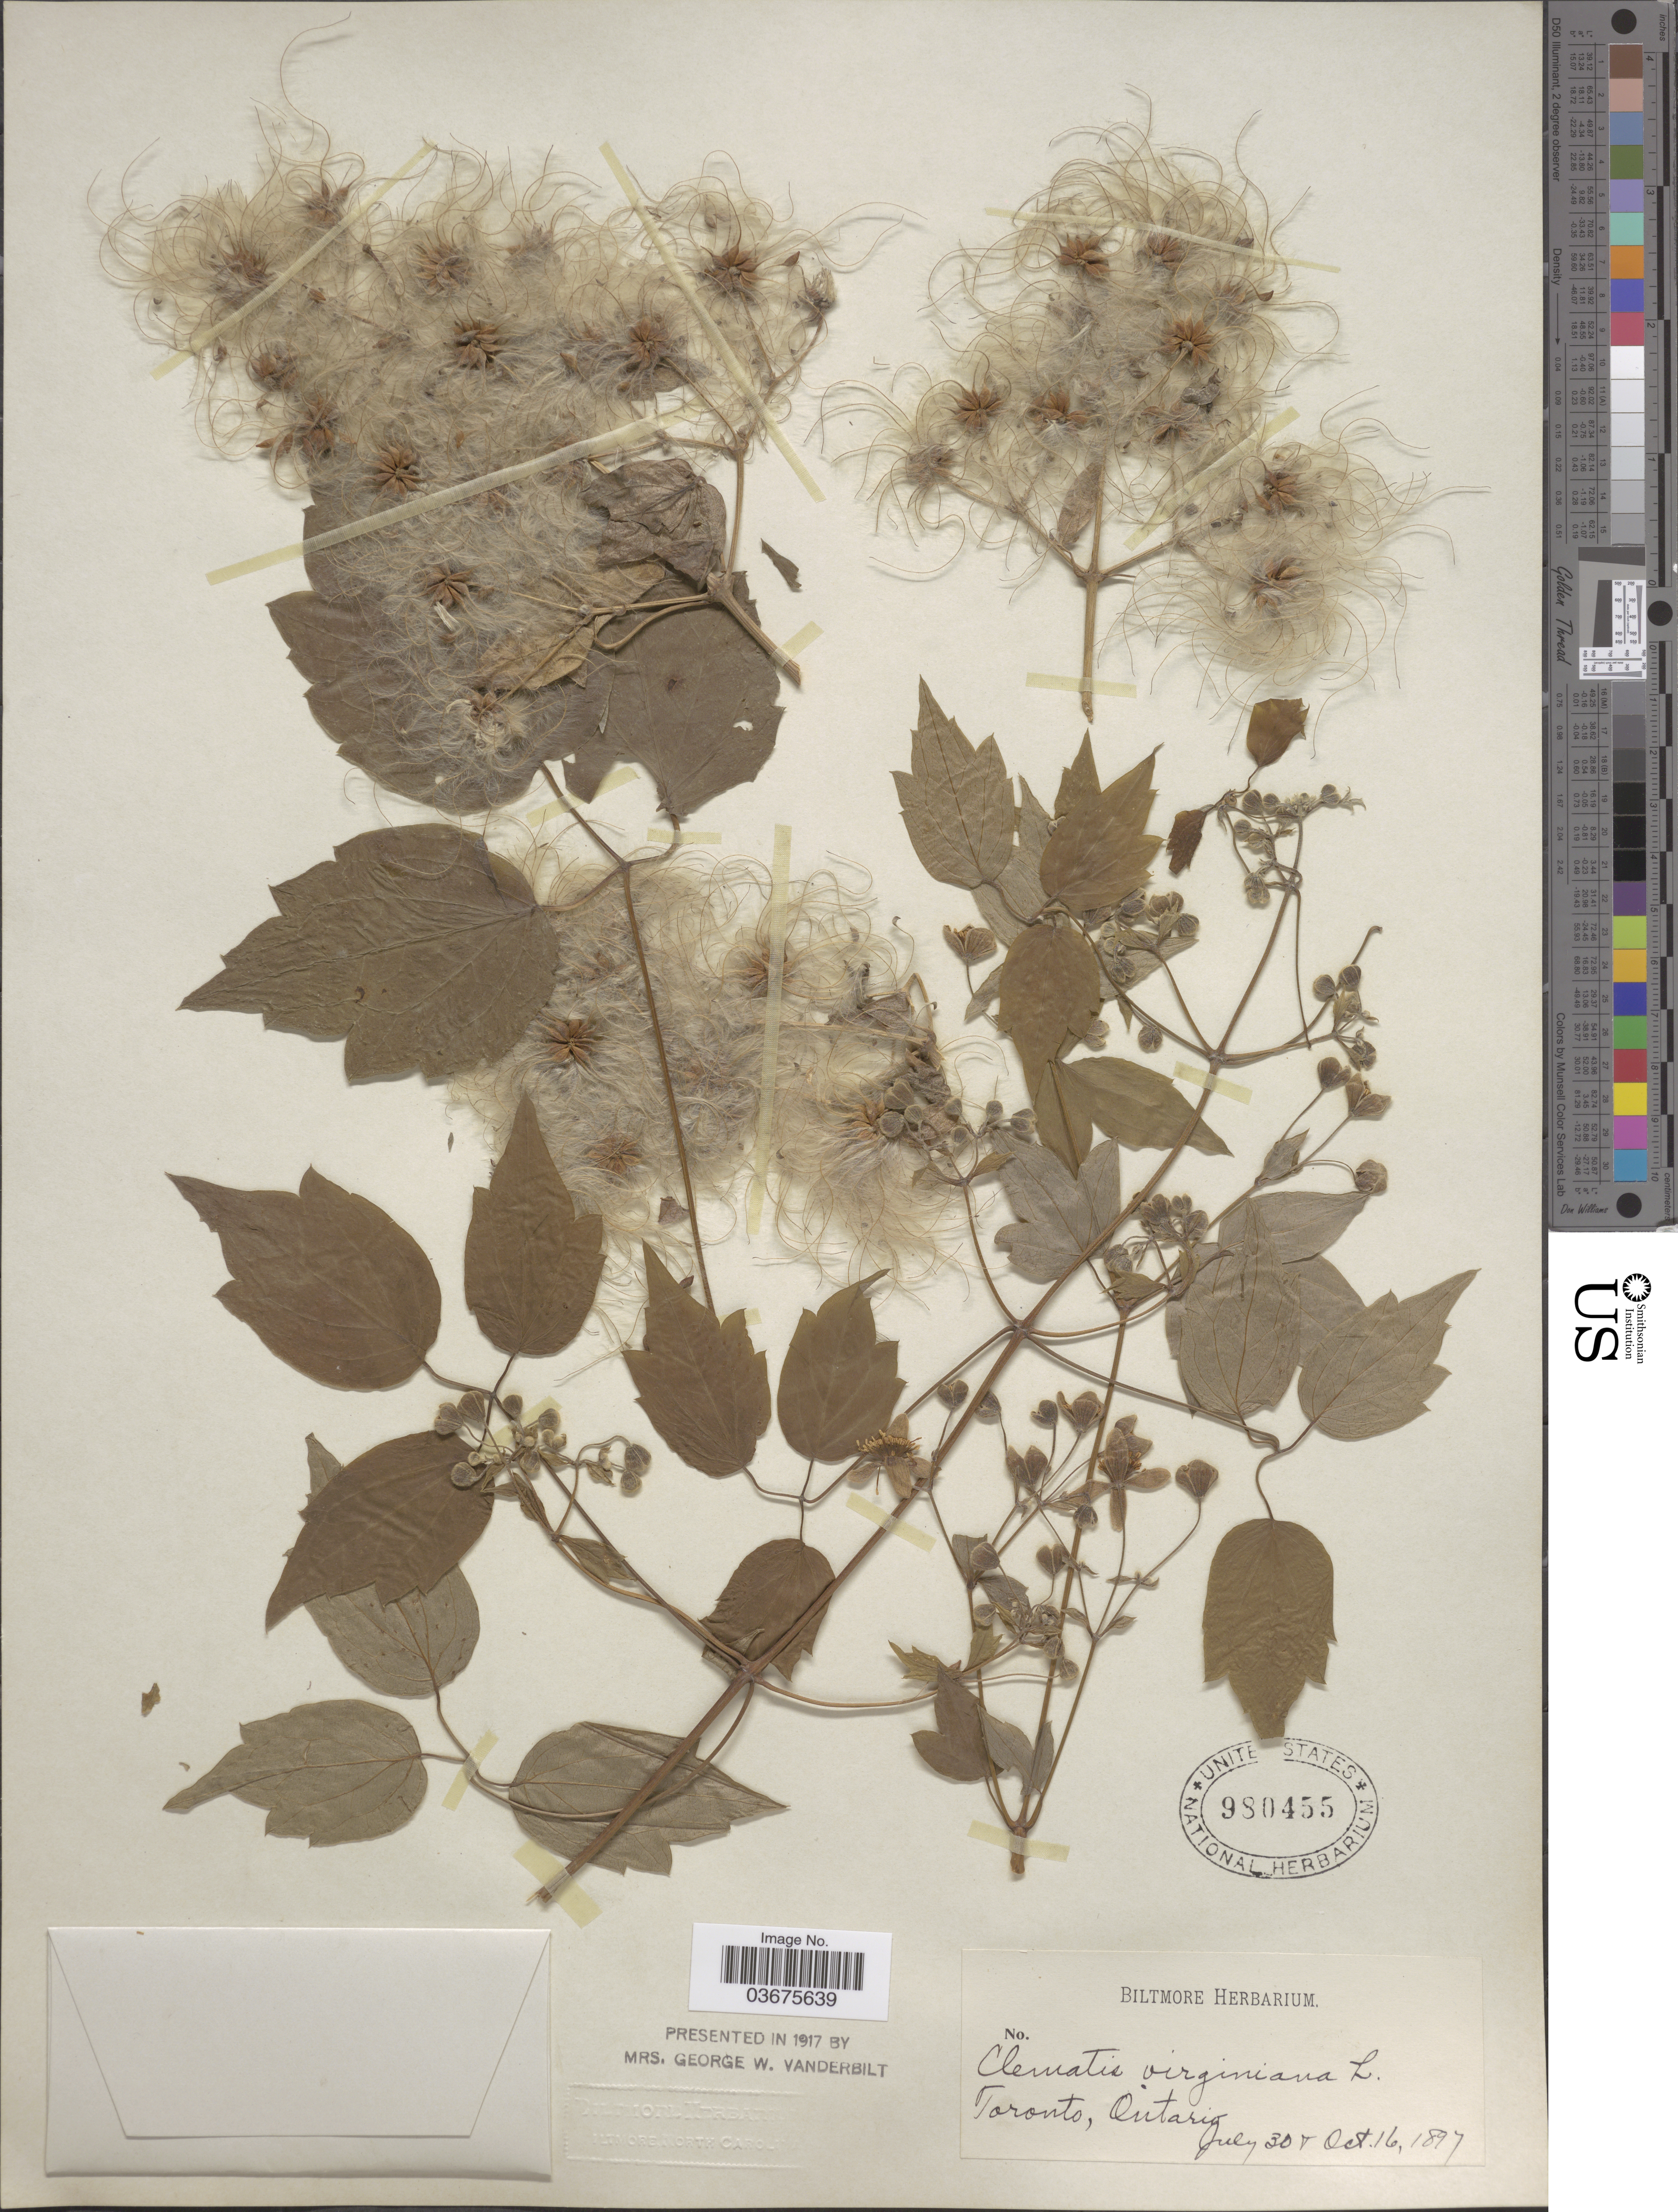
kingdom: Plantae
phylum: Tracheophyta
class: Magnoliopsida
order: Ranunculales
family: Ranunculaceae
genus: Clematis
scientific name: Clematis virginiana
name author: L.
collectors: ex herb. Biltmore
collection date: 1897-07-30/1897-10-16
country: Canada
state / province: Ontario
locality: Toronto, Ontario.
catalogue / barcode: US 890455